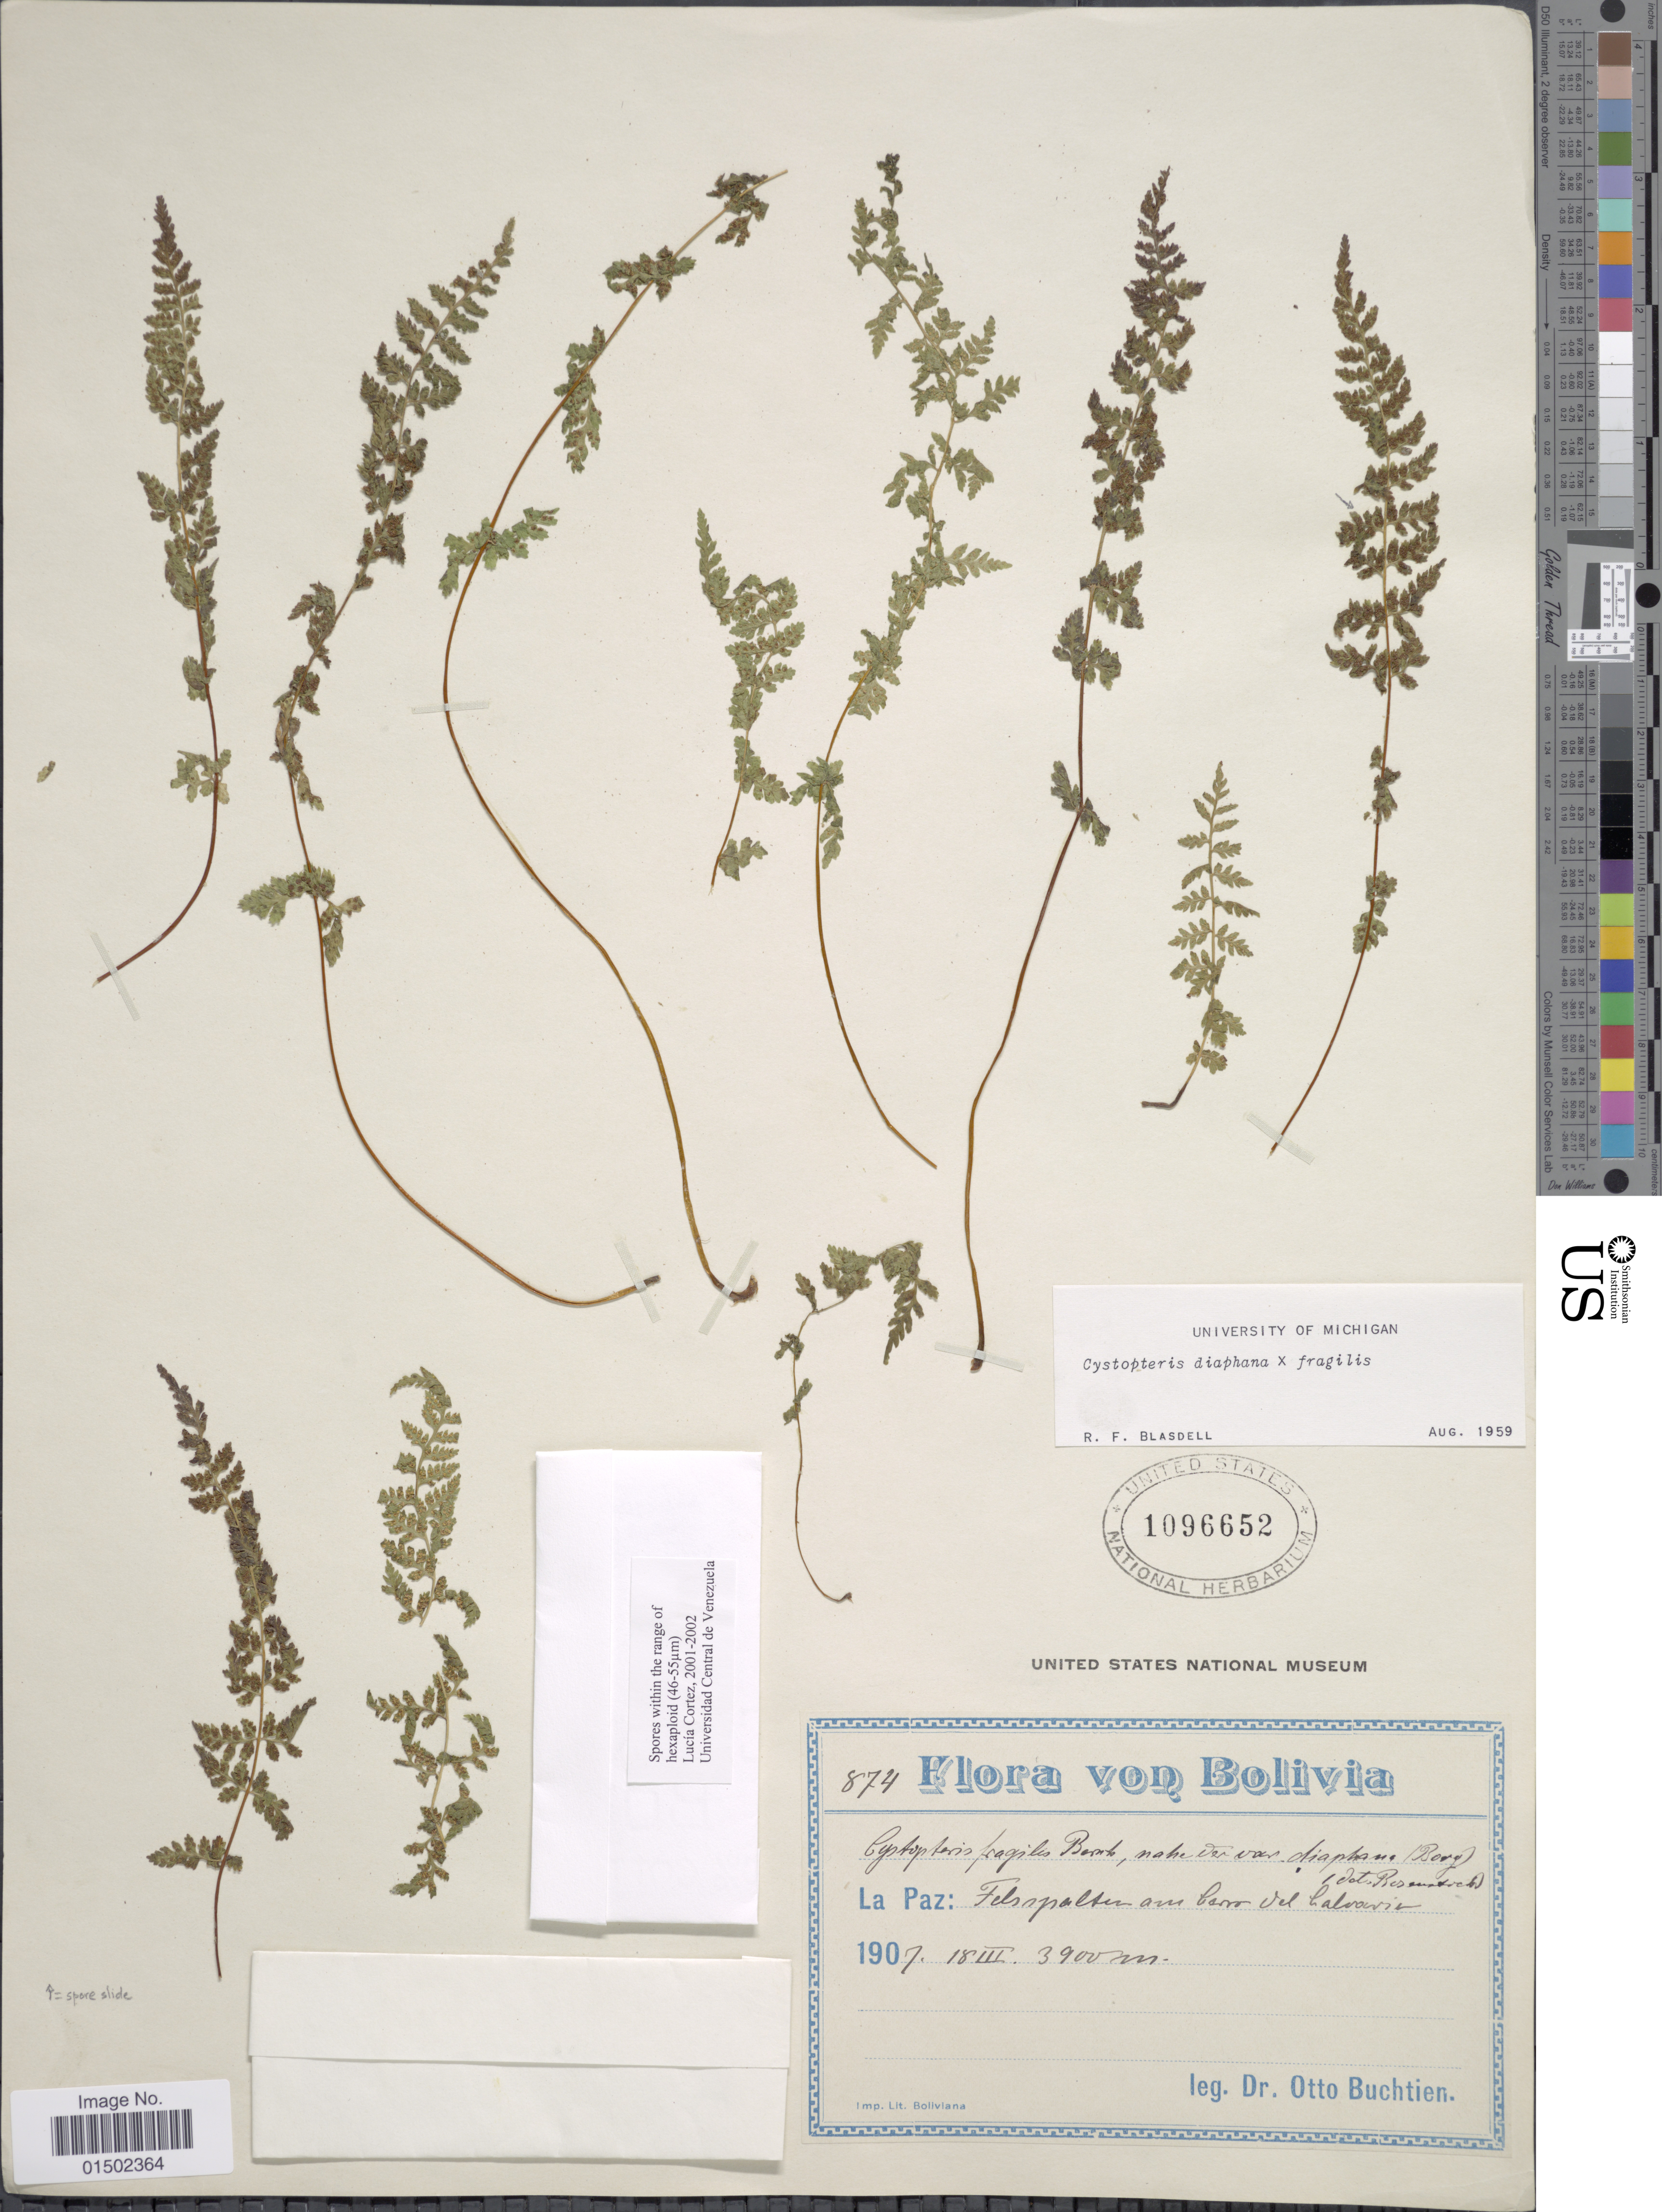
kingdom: Plantae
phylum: Tracheophyta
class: Polypodiopsida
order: Polypodiales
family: Cystopteridaceae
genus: Cystopteris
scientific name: Cystopteris diaphana x C. fragilis (L.) Bernh.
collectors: O. Buchtien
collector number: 874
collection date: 1907-03-18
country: Bolivia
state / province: La Paz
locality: Felsspalter am Cerro del Calvario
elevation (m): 3900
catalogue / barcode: US 1096652